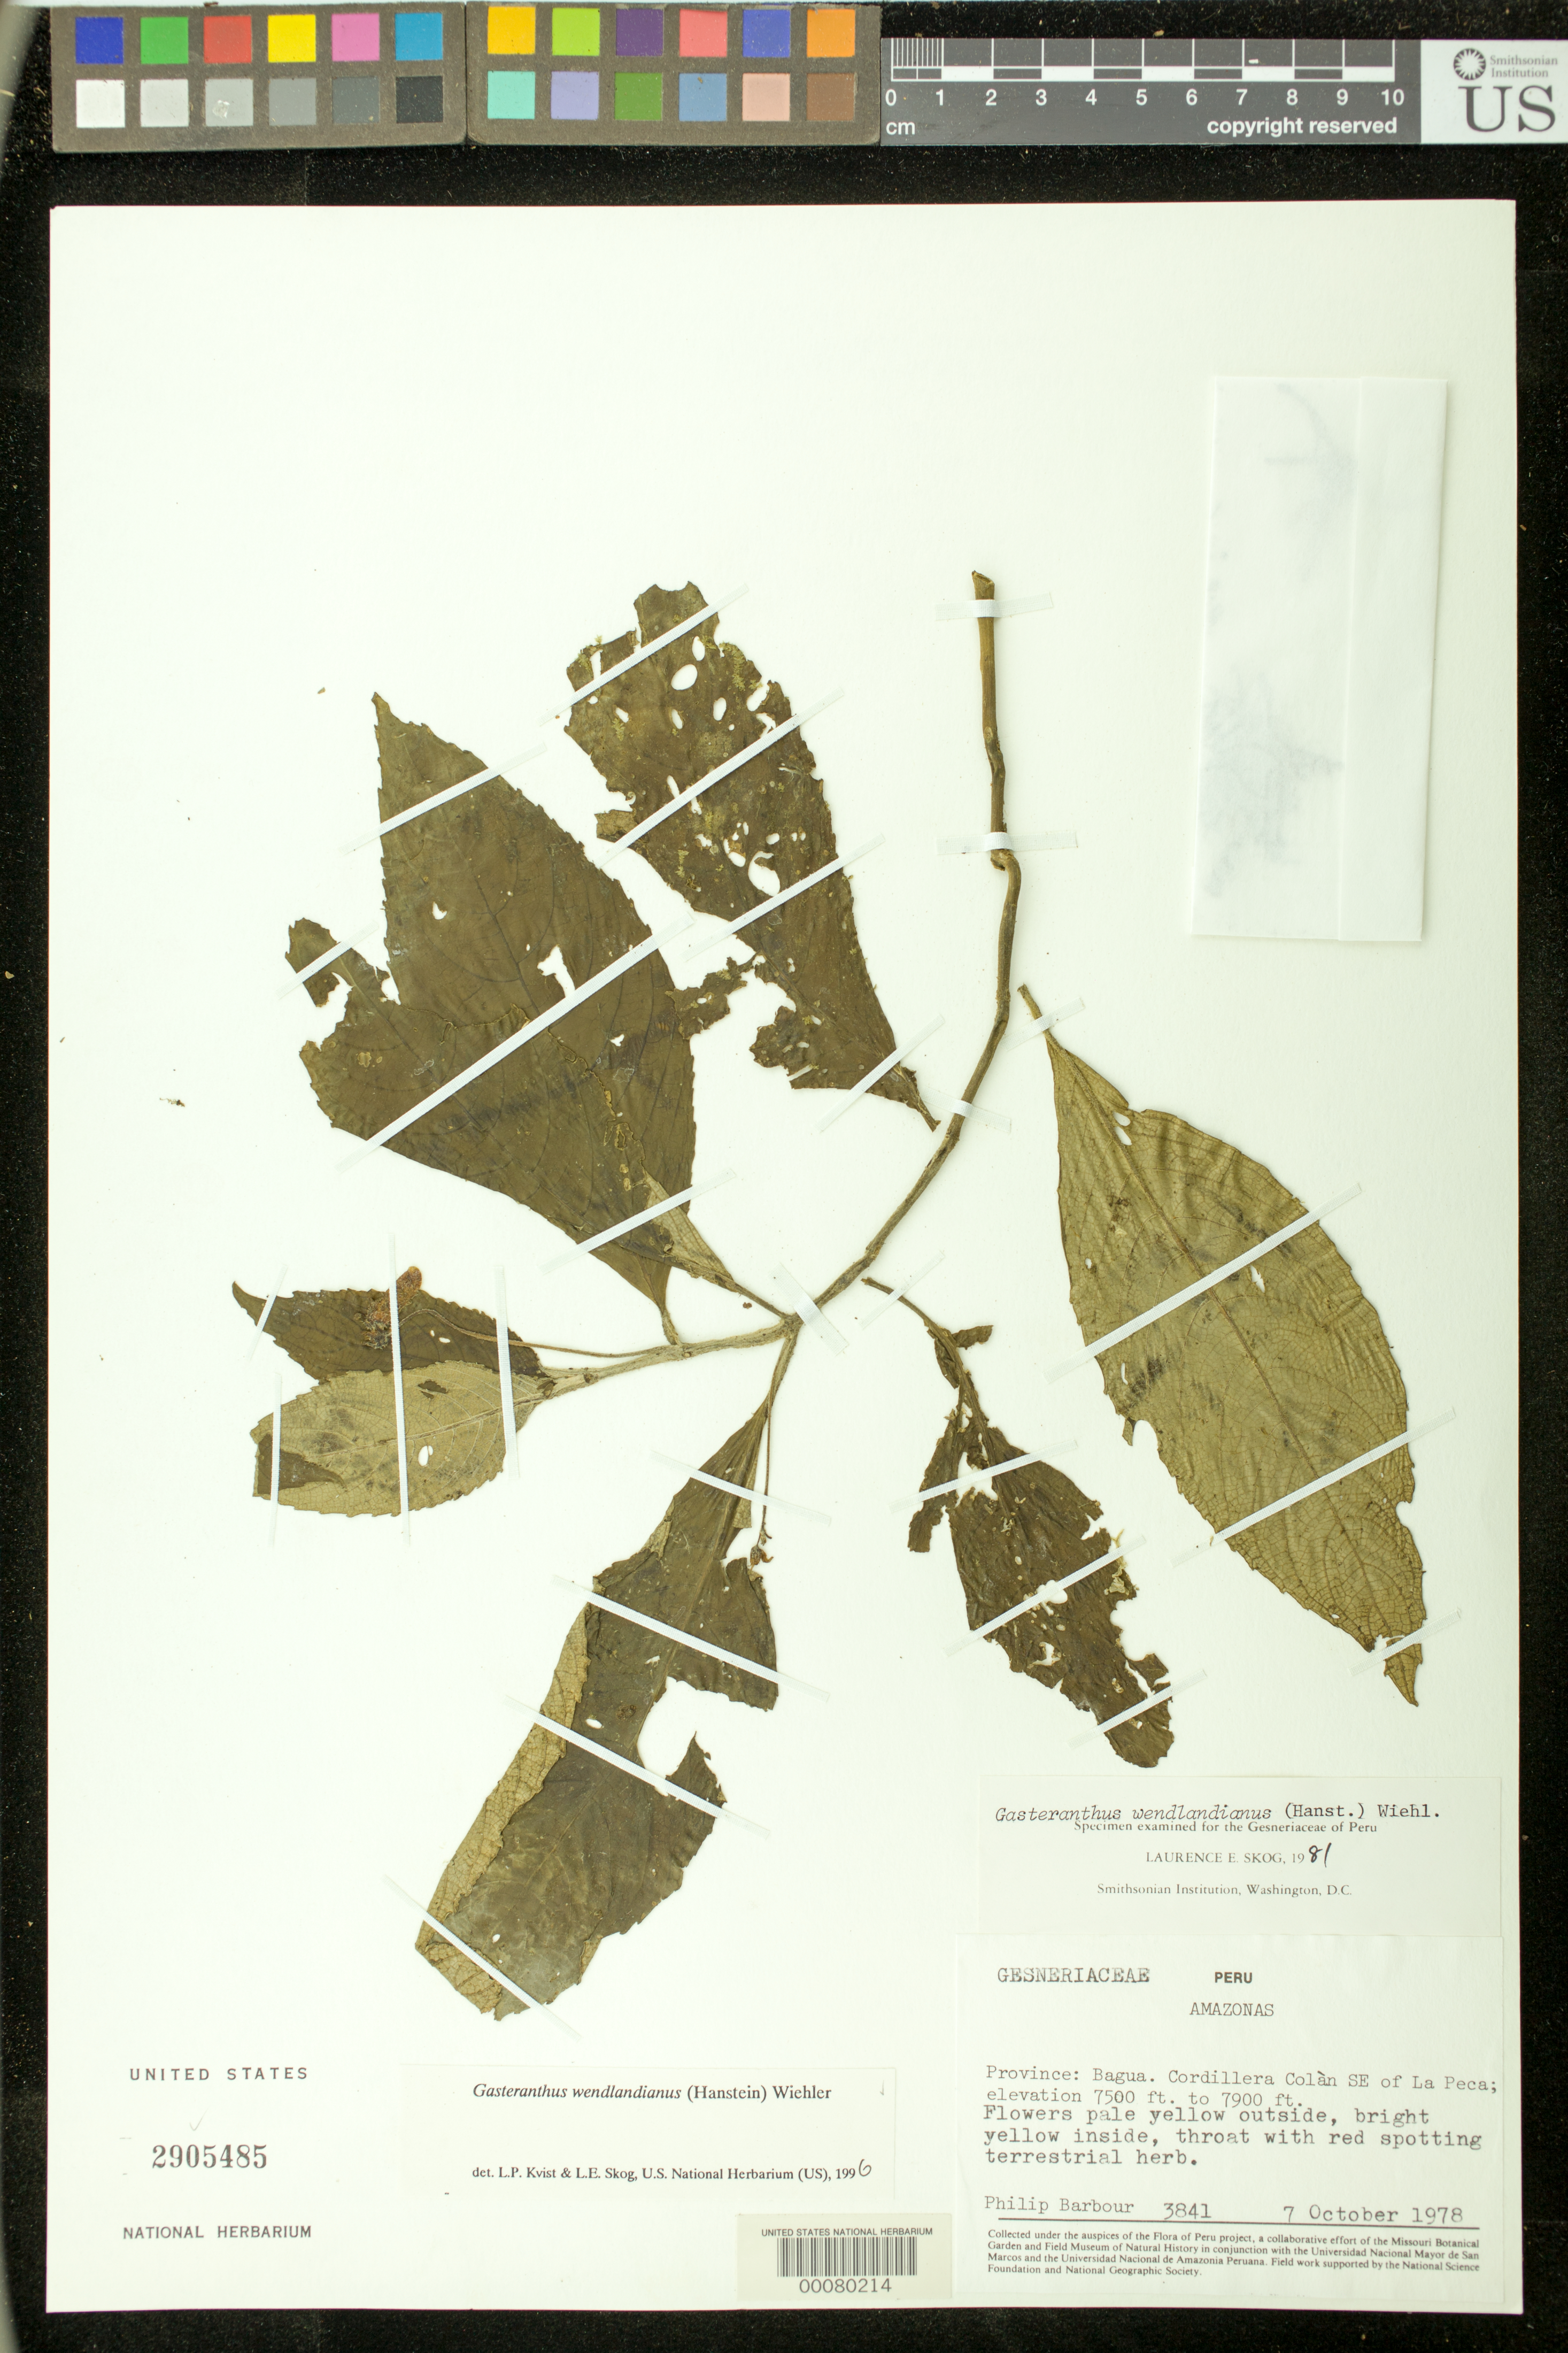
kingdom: Plantae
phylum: Tracheophyta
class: Magnoliopsida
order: Lamiales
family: Gesneriaceae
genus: Gasteranthus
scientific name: Gasteranthus wendlandianus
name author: (Hanst.) Wiehler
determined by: Skog, Laurence E.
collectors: P. Barbour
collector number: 3841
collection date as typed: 07 Oct 1978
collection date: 1978-10-07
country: Peru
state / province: Amazonas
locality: Prov. Bagua, Cordillera Colàn SE of La Peca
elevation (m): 2286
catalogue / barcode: US 2905485